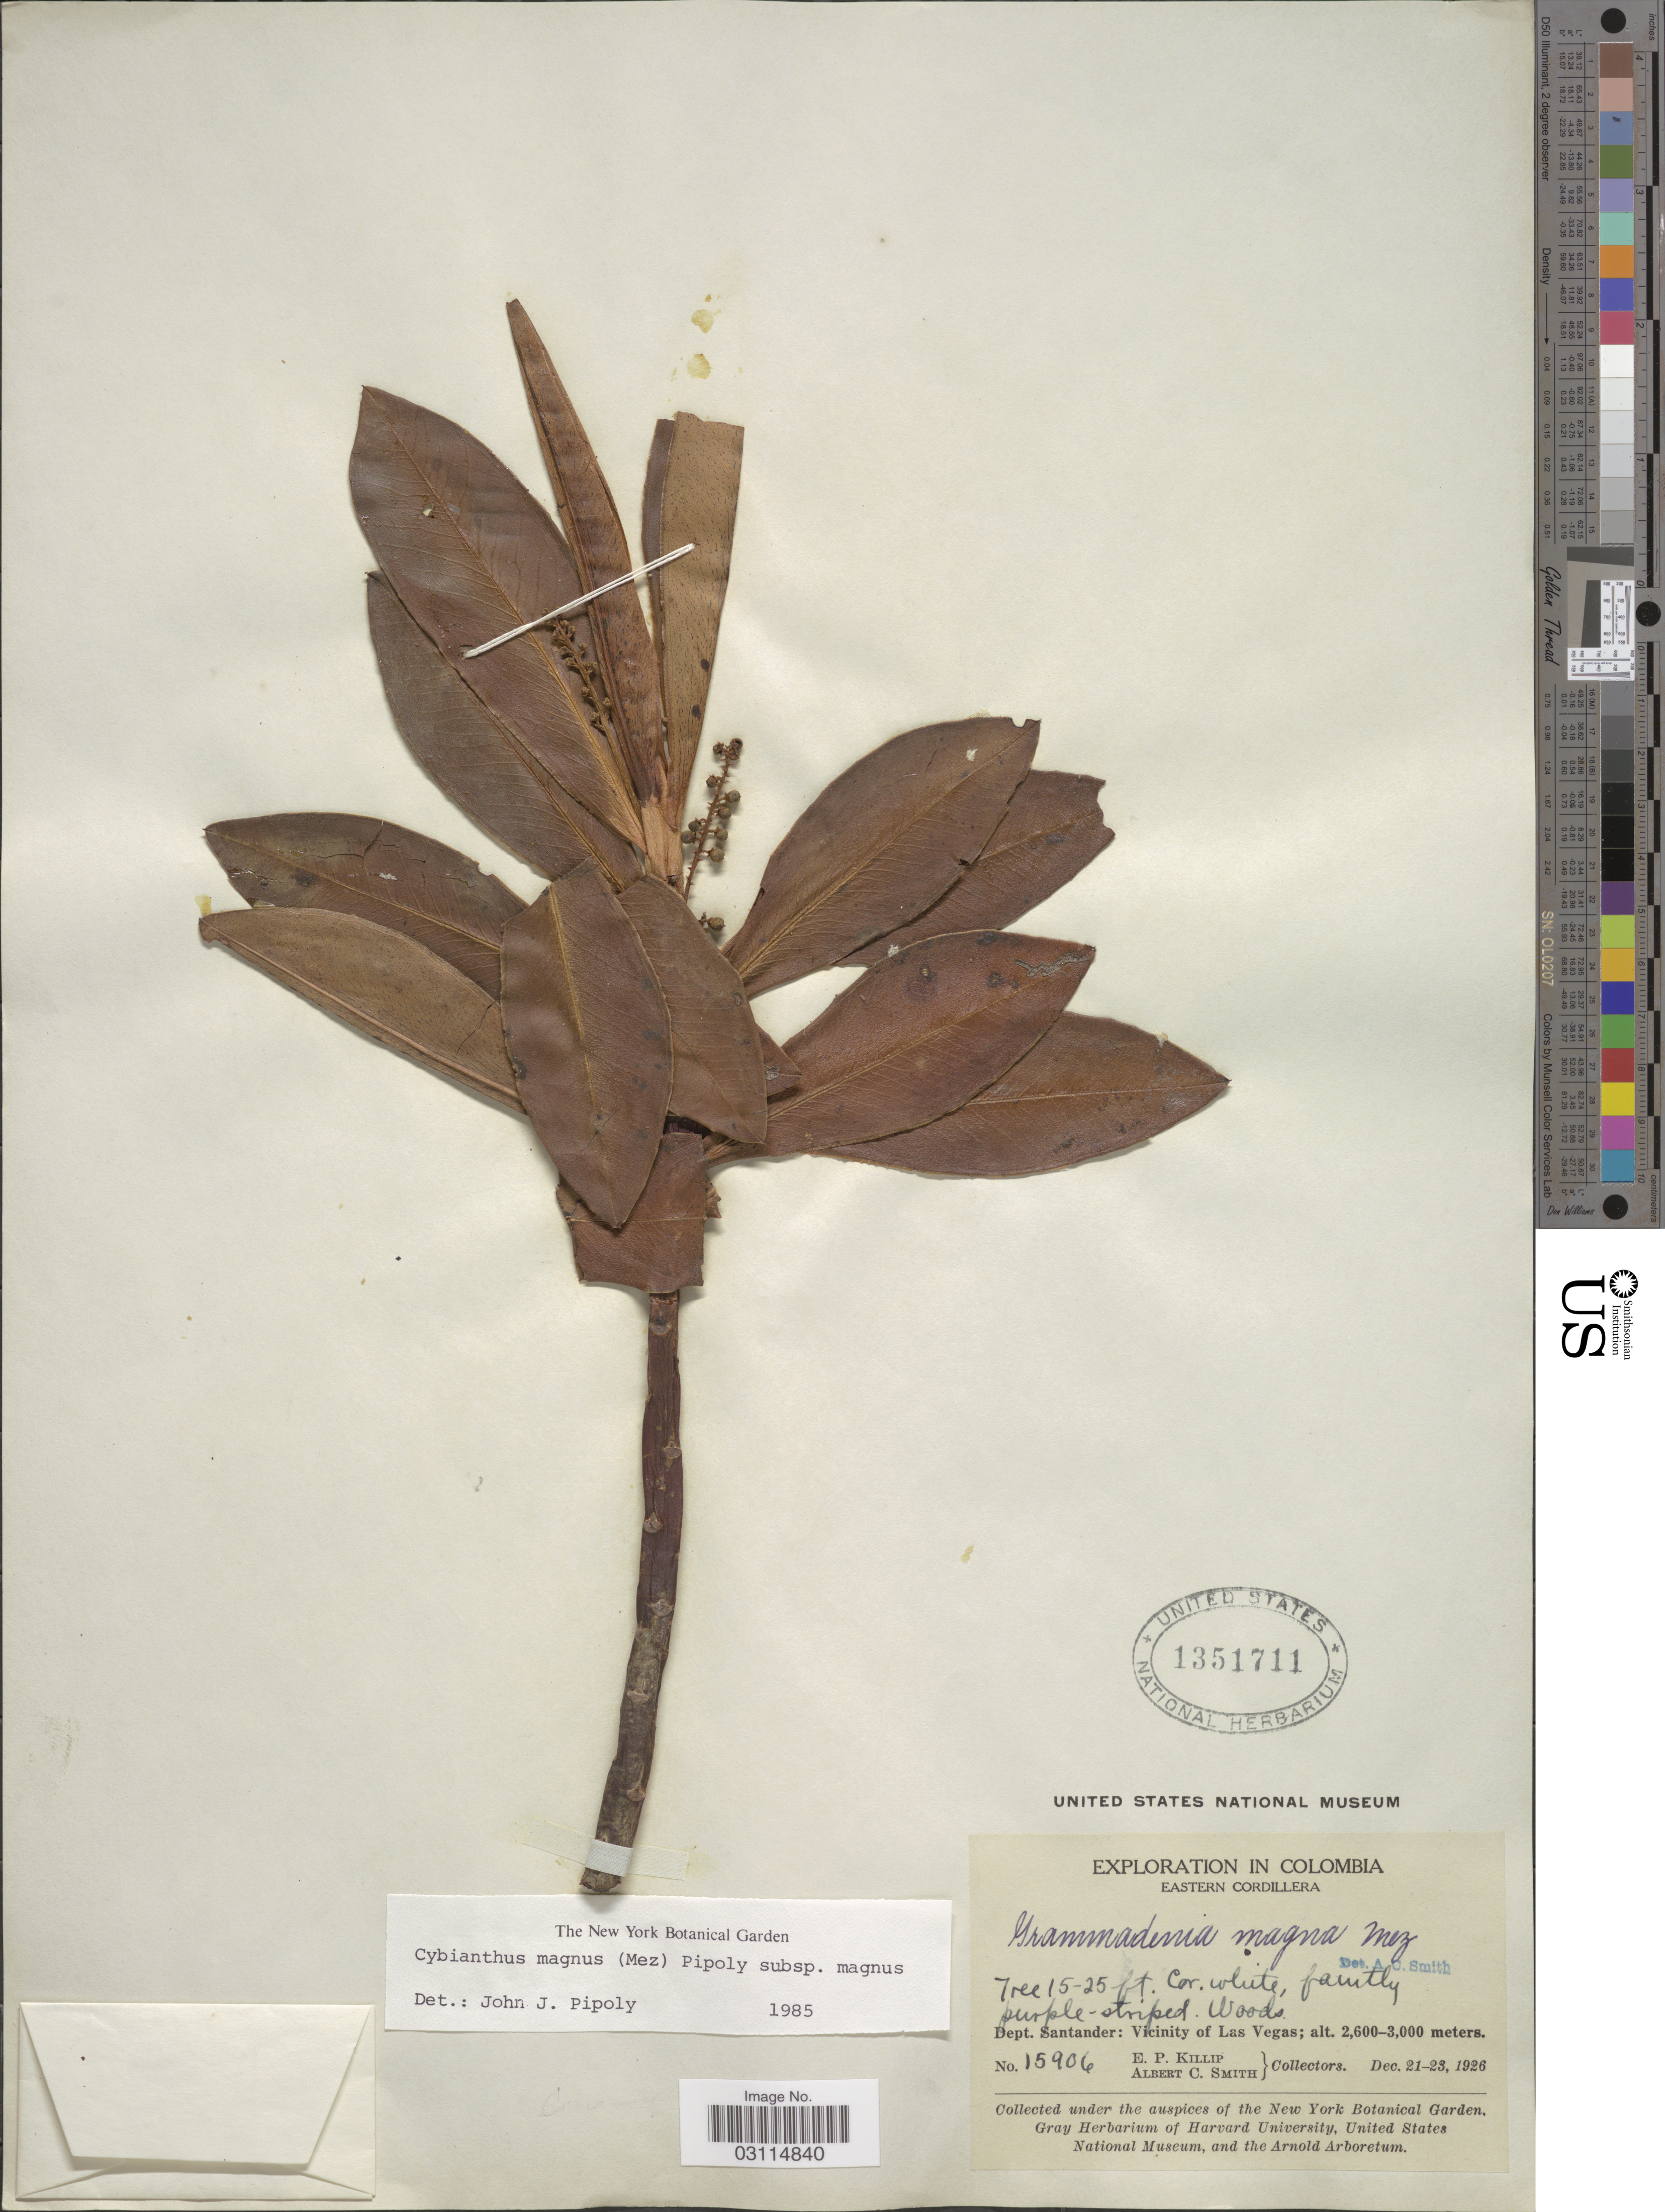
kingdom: Plantae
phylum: Tracheophyta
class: Magnoliopsida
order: Ericales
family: Primulaceae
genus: Cybianthus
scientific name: Cybianthus magnus subsp. magnus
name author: (Mez) Pipoly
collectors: E. P. Killip & A. C. Smith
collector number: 15906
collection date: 1926-12-21/1926-12-23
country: Colombia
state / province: Santander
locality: Eastern Cordillera. Dept. Santander: Vicinity of Las Vegas.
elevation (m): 2600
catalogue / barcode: US 1351711